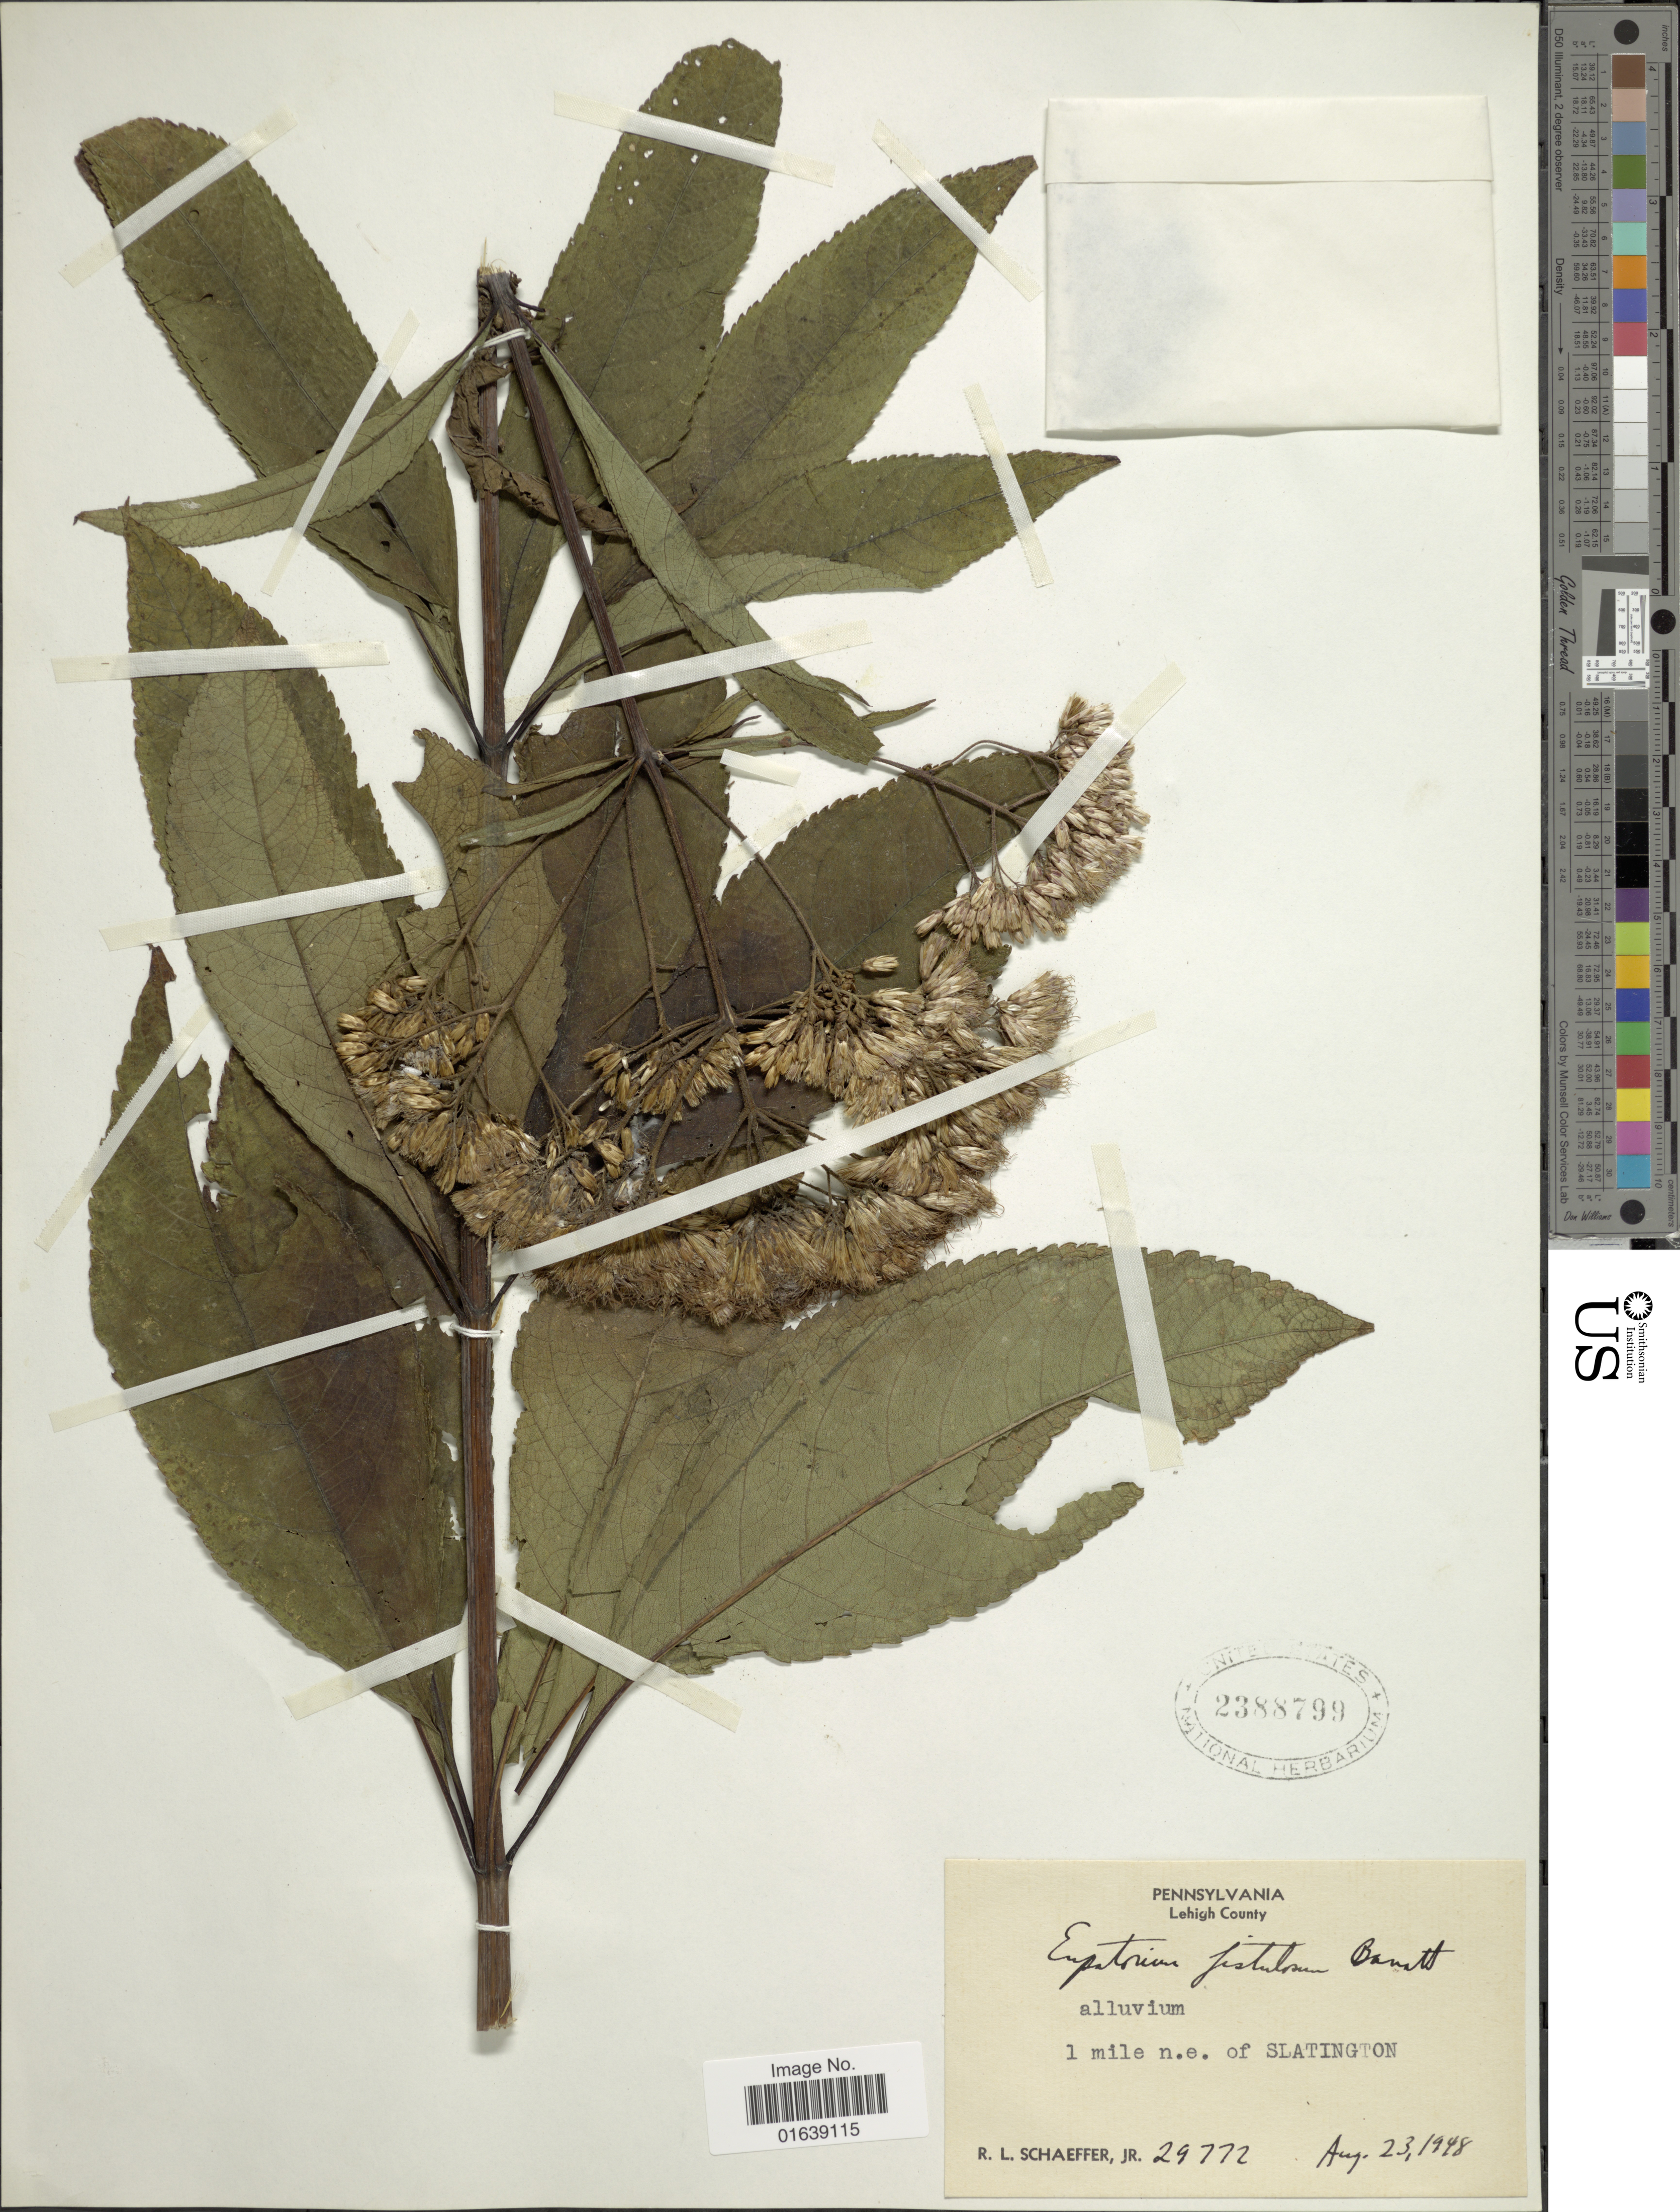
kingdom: Plantae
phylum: Tracheophyta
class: Magnoliopsida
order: Asterales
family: Asteraceae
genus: Eupatorium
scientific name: Eupatorium fistulosum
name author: Barratt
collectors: R. L. Schaeffer Jr.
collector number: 29772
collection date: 1998-08-23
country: United States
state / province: Pennsylvania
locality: Pennsylvania. Lehigh County. 1 mile n. e. of Slatington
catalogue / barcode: US 2388799